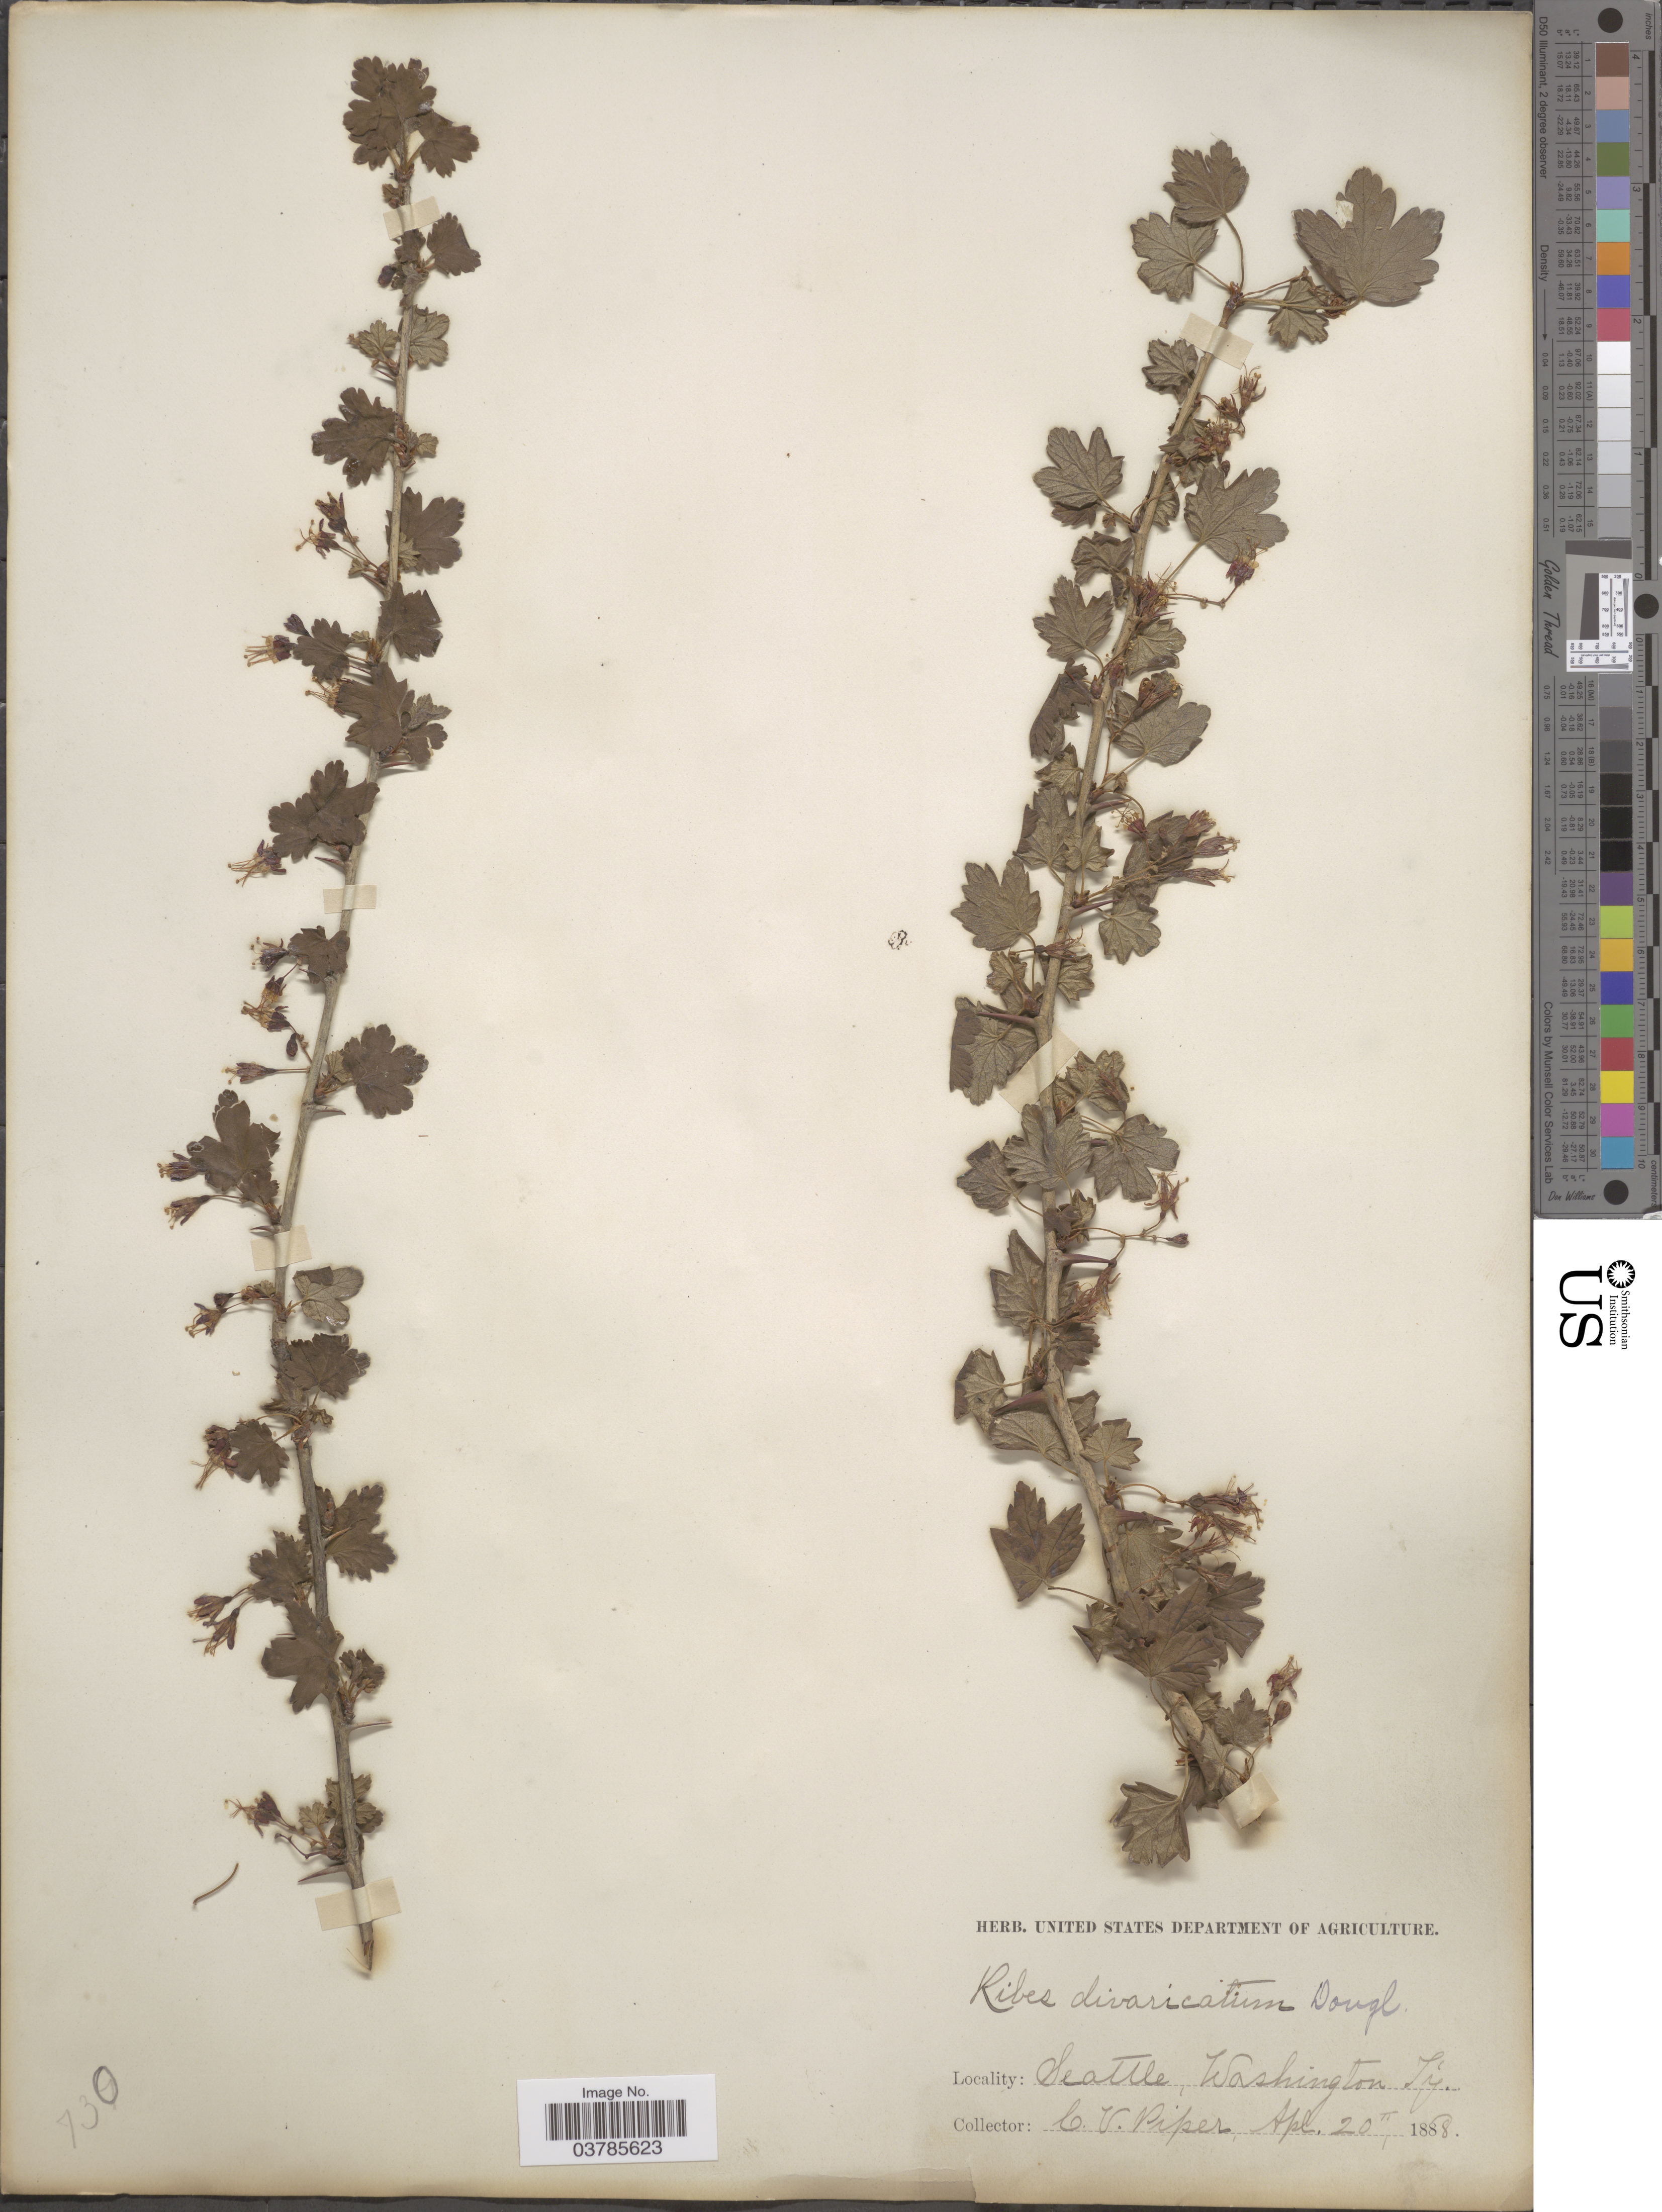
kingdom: Plantae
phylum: Tracheophyta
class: Magnoliopsida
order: Saxifragales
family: Grossulariaceae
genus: Ribes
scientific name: Ribes divaricatum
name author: Douglas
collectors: C. V. Piper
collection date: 1888-04-20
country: United States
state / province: Washington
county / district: King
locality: Seattle, Washington T'y.